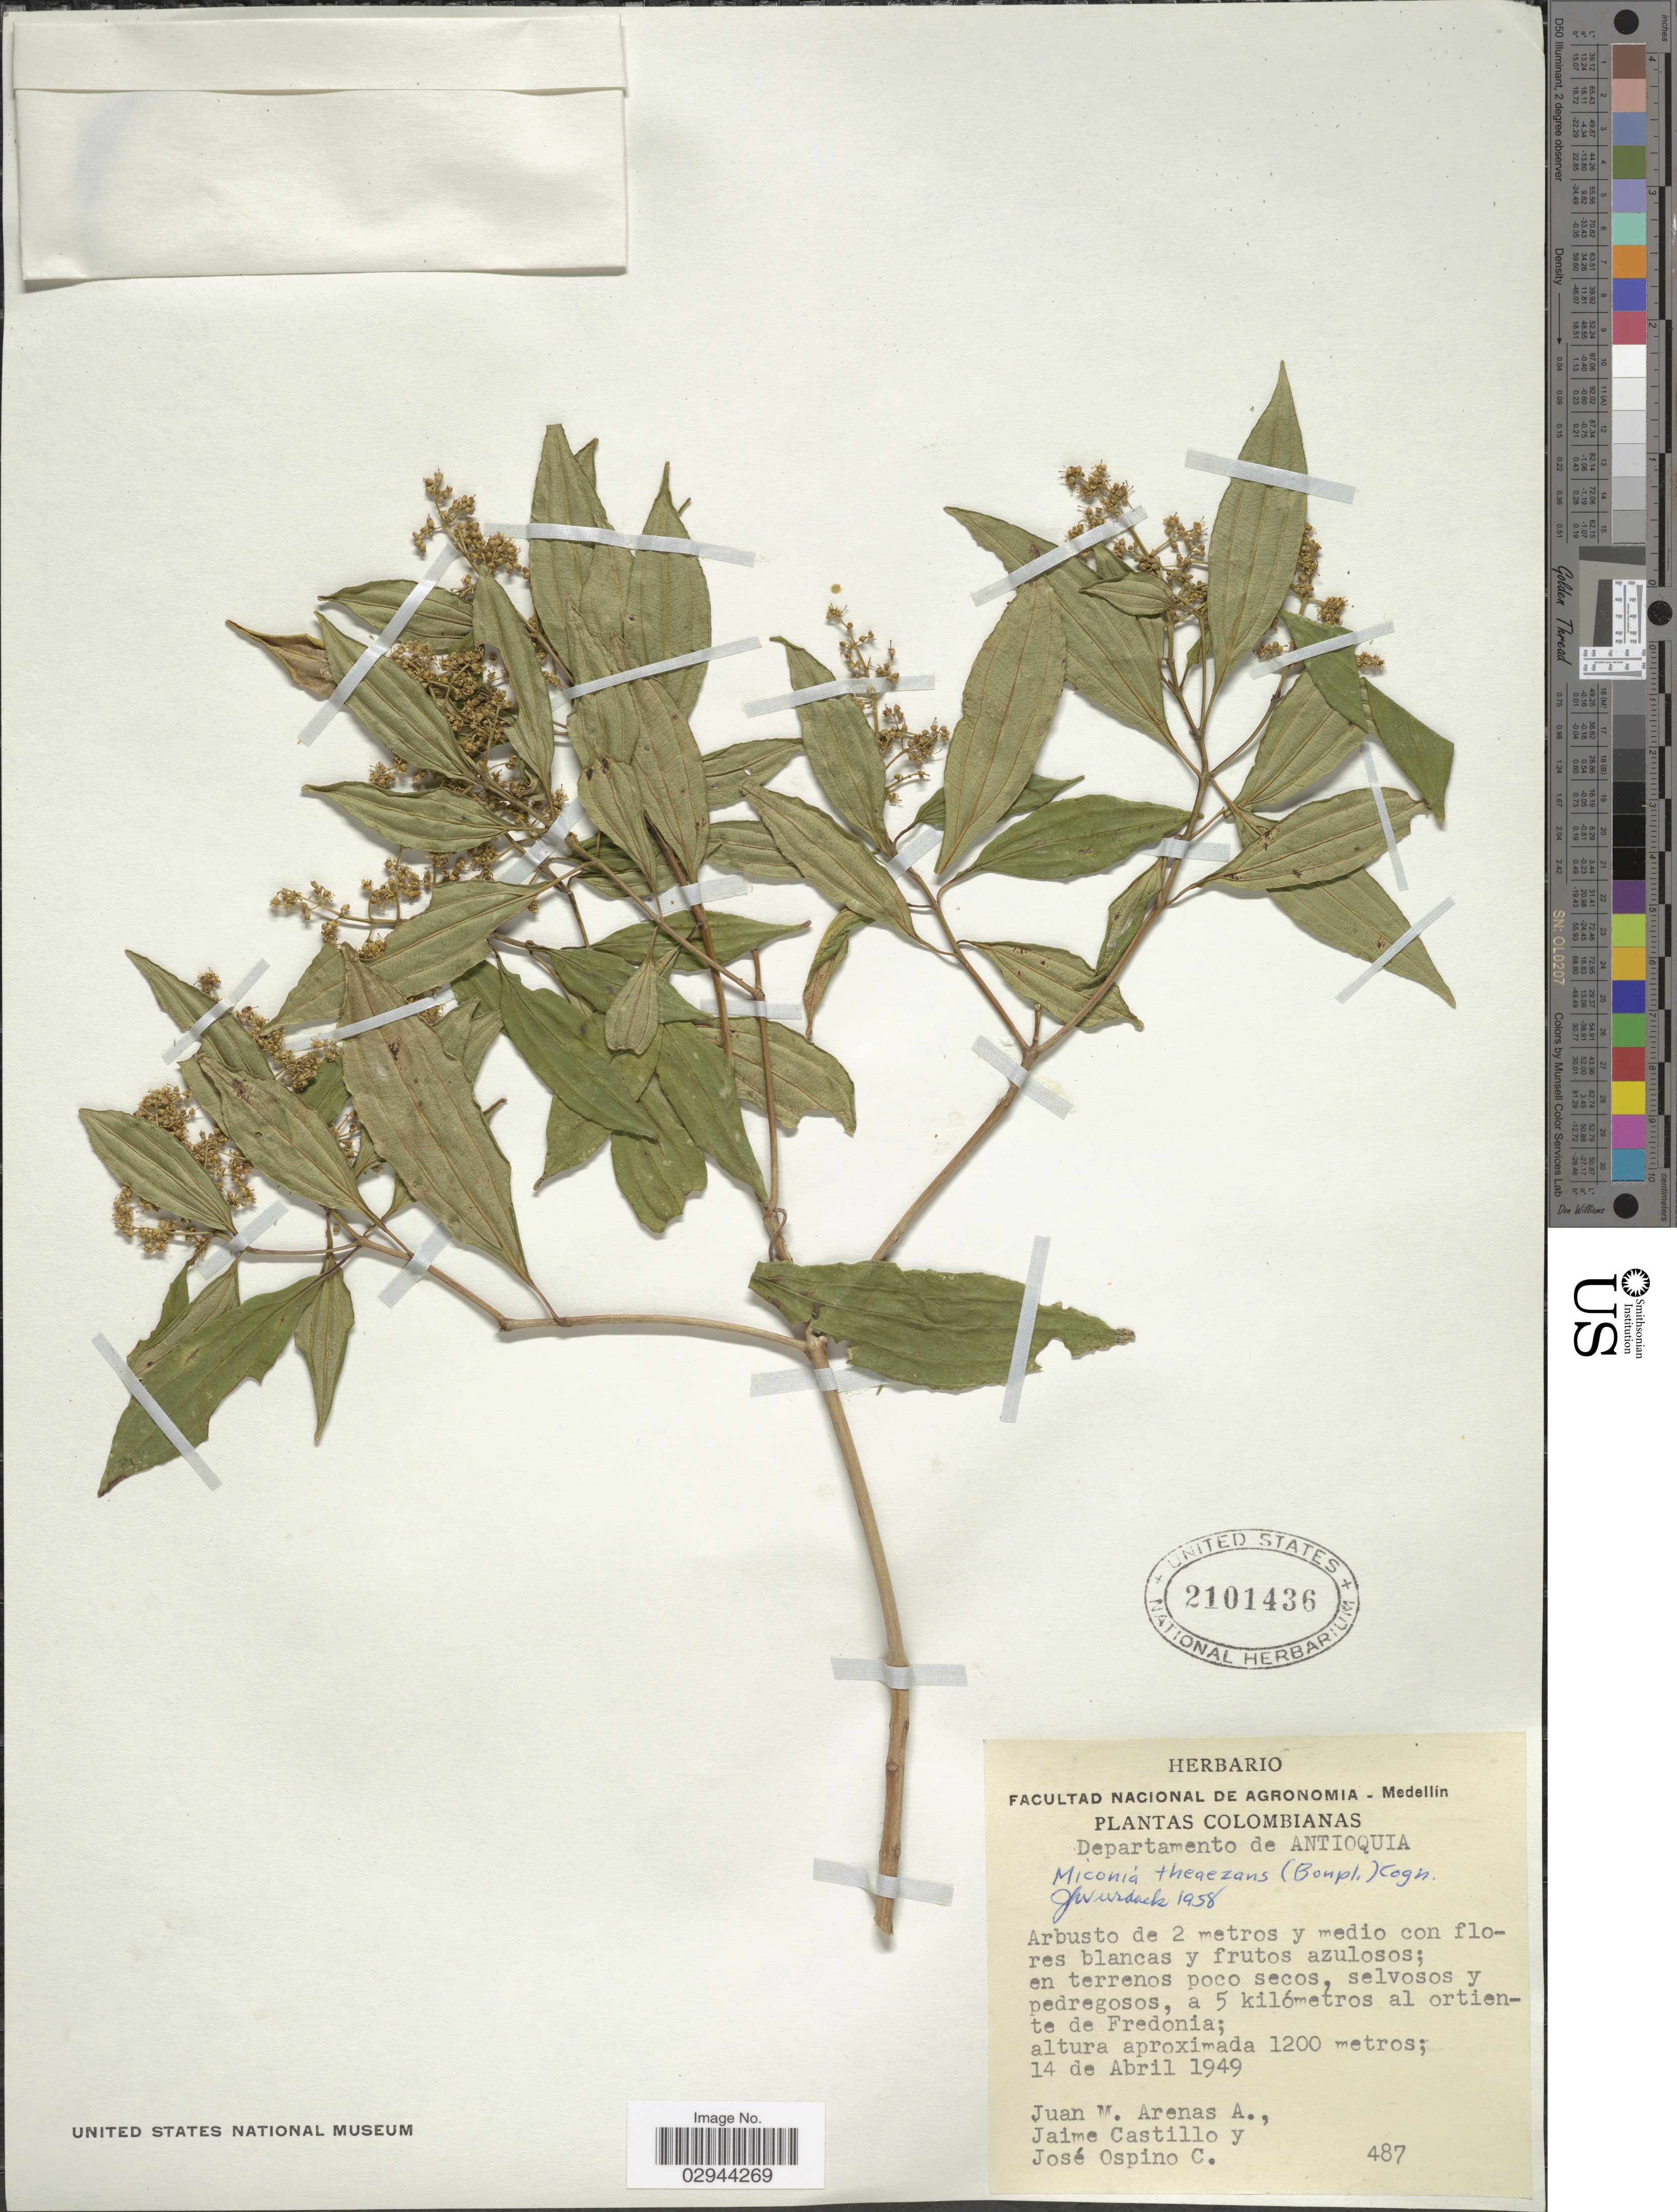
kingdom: Plantae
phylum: Tracheophyta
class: Magnoliopsida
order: Myrtales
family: Melastomataceae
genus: Miconia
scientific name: Miconia theizans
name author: (Bonpl.) Cogn.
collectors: J. M. Arenas A., J. Castillo & J. Ospino Carvajal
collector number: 487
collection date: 1949-04-14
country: Colombia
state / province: Antioquia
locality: Departamento de Antioquia, a 5 kilómetros al oriente de Fredonia.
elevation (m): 1200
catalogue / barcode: US 2101436